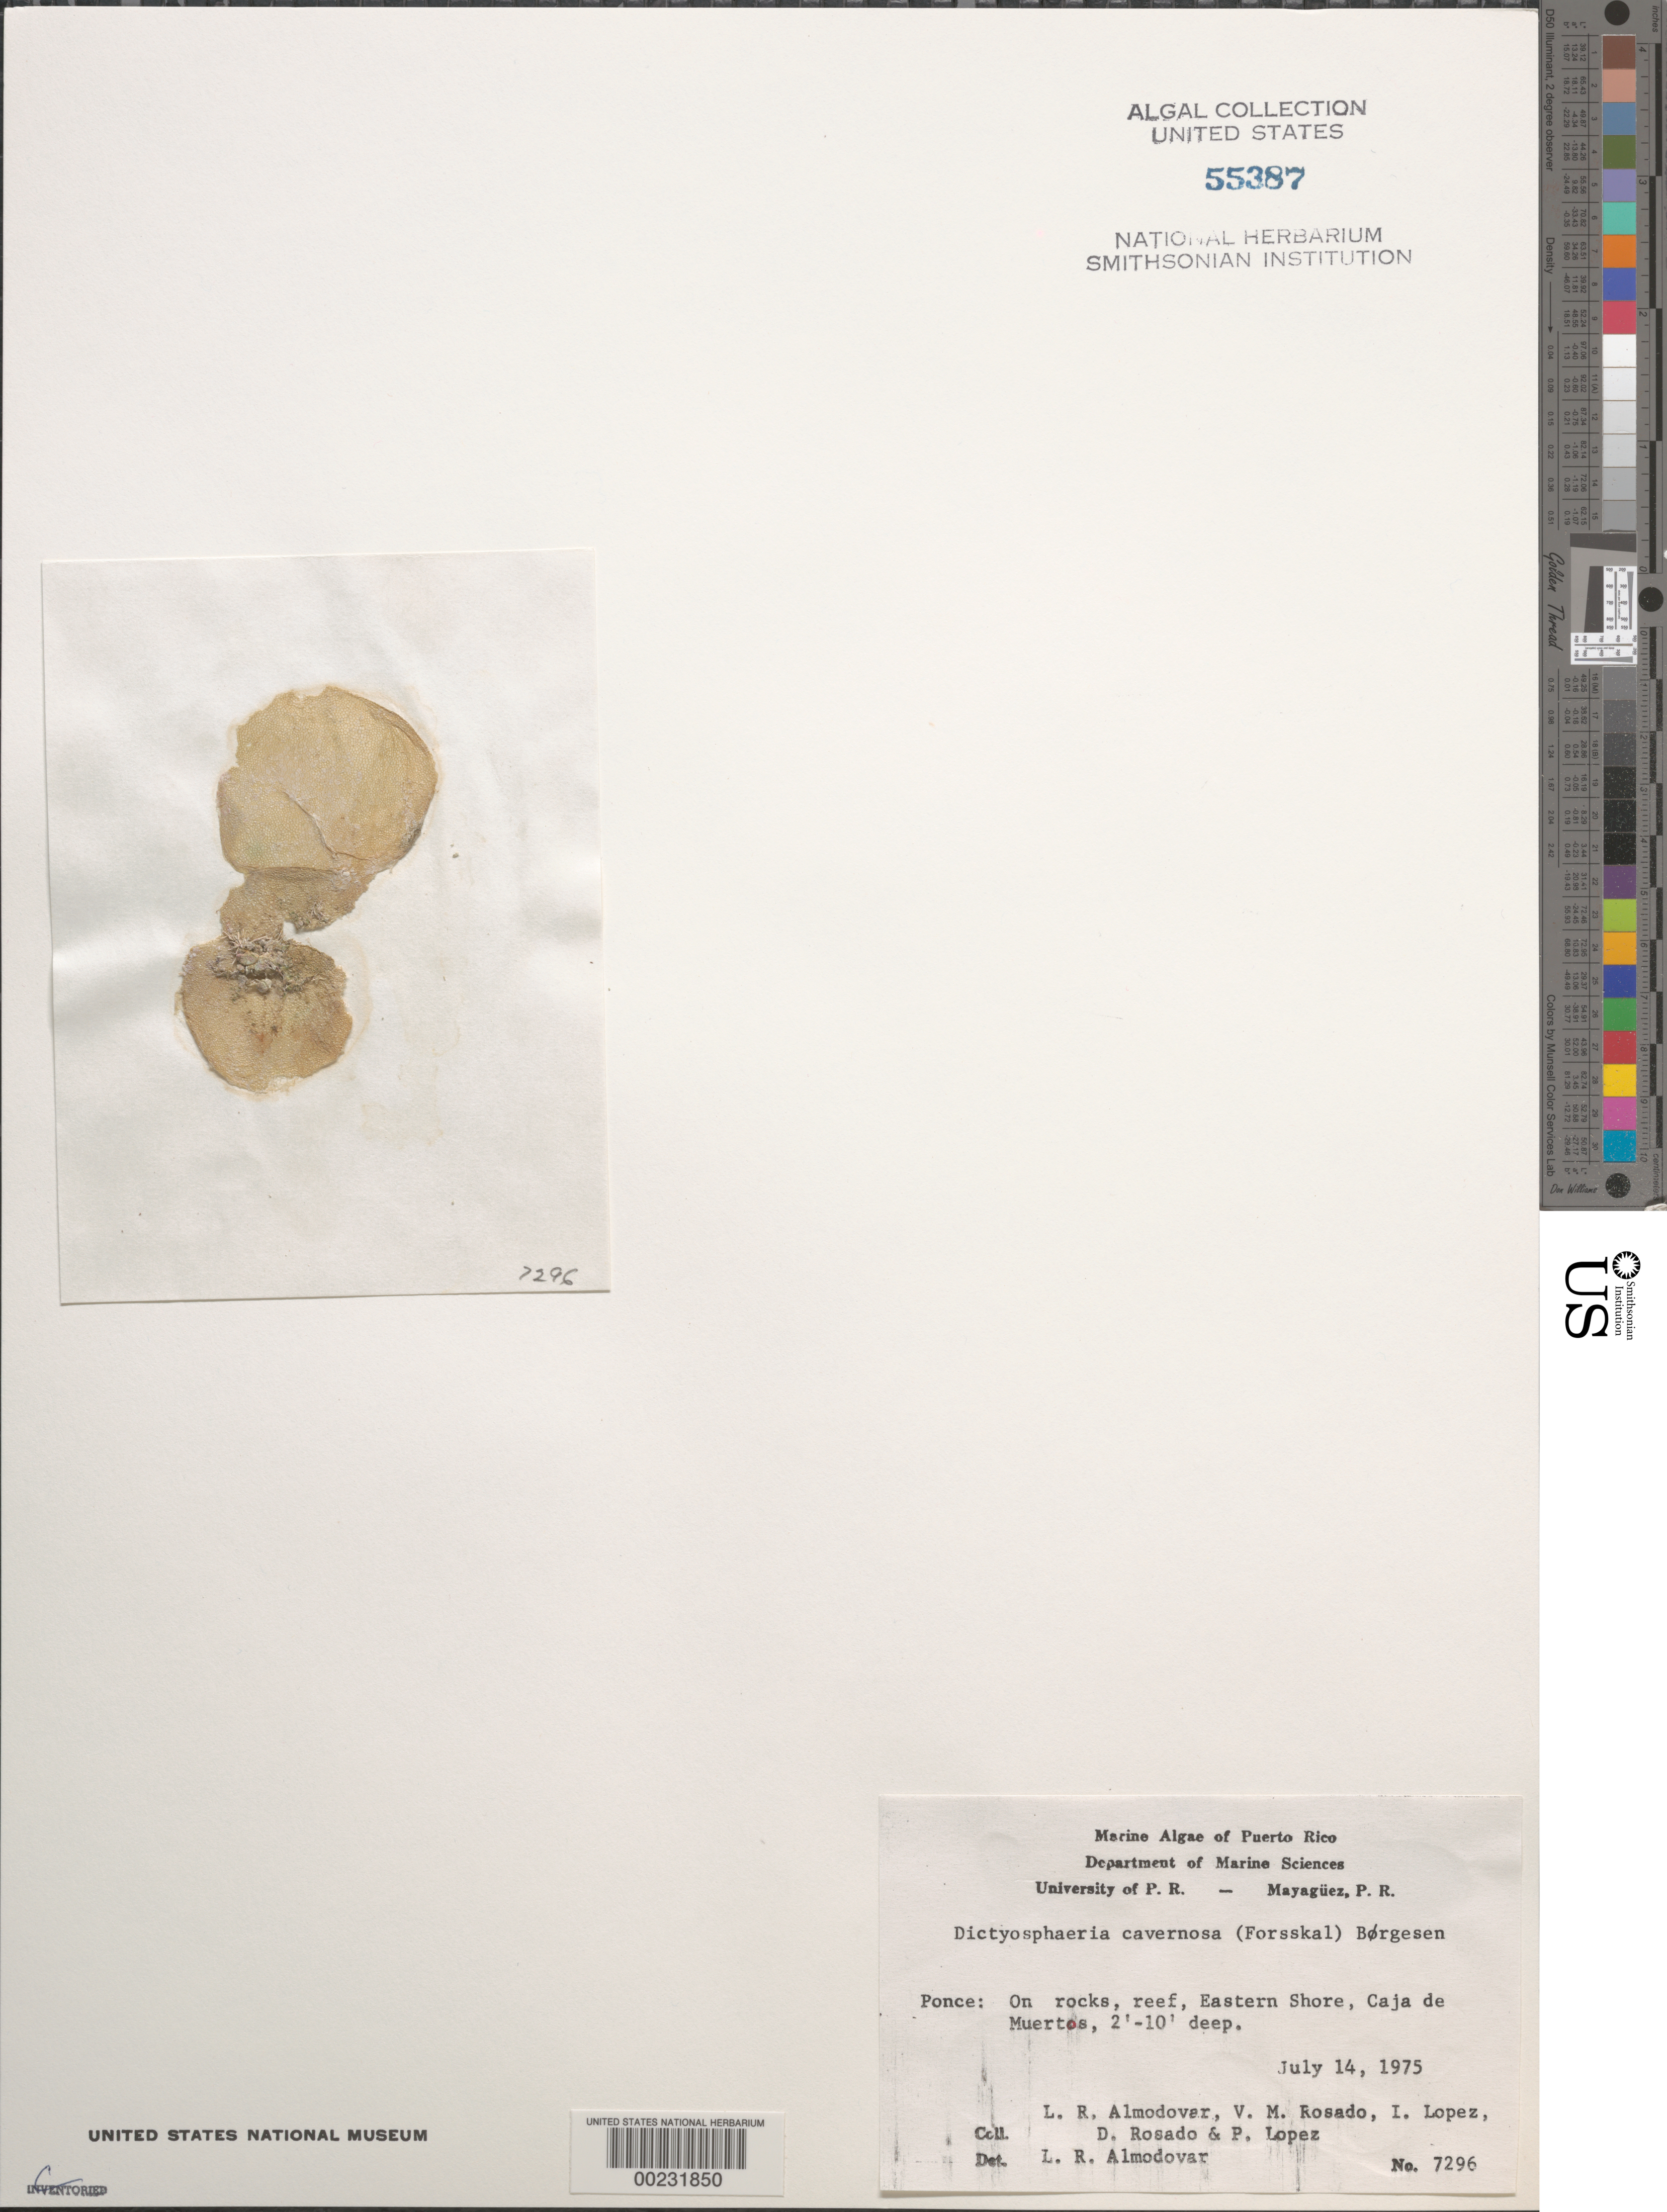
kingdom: Plantae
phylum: Chlorophyta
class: Ulvophyceae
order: Siphonocladales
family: Siphonocladaceae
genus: Dictyosphaeria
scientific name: Dictyosphaeria cavernosa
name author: (Forssk.) Børgesen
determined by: Almodovar, L. R.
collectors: L. Almodovar, V. Rosado, I. Lopéz, D. Rosado & P. Lopez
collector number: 7296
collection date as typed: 14 Jul 1975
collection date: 1975-07-14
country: Puerto Rico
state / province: Ponce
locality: Eastern shore, caja de muertos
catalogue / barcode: US 55387